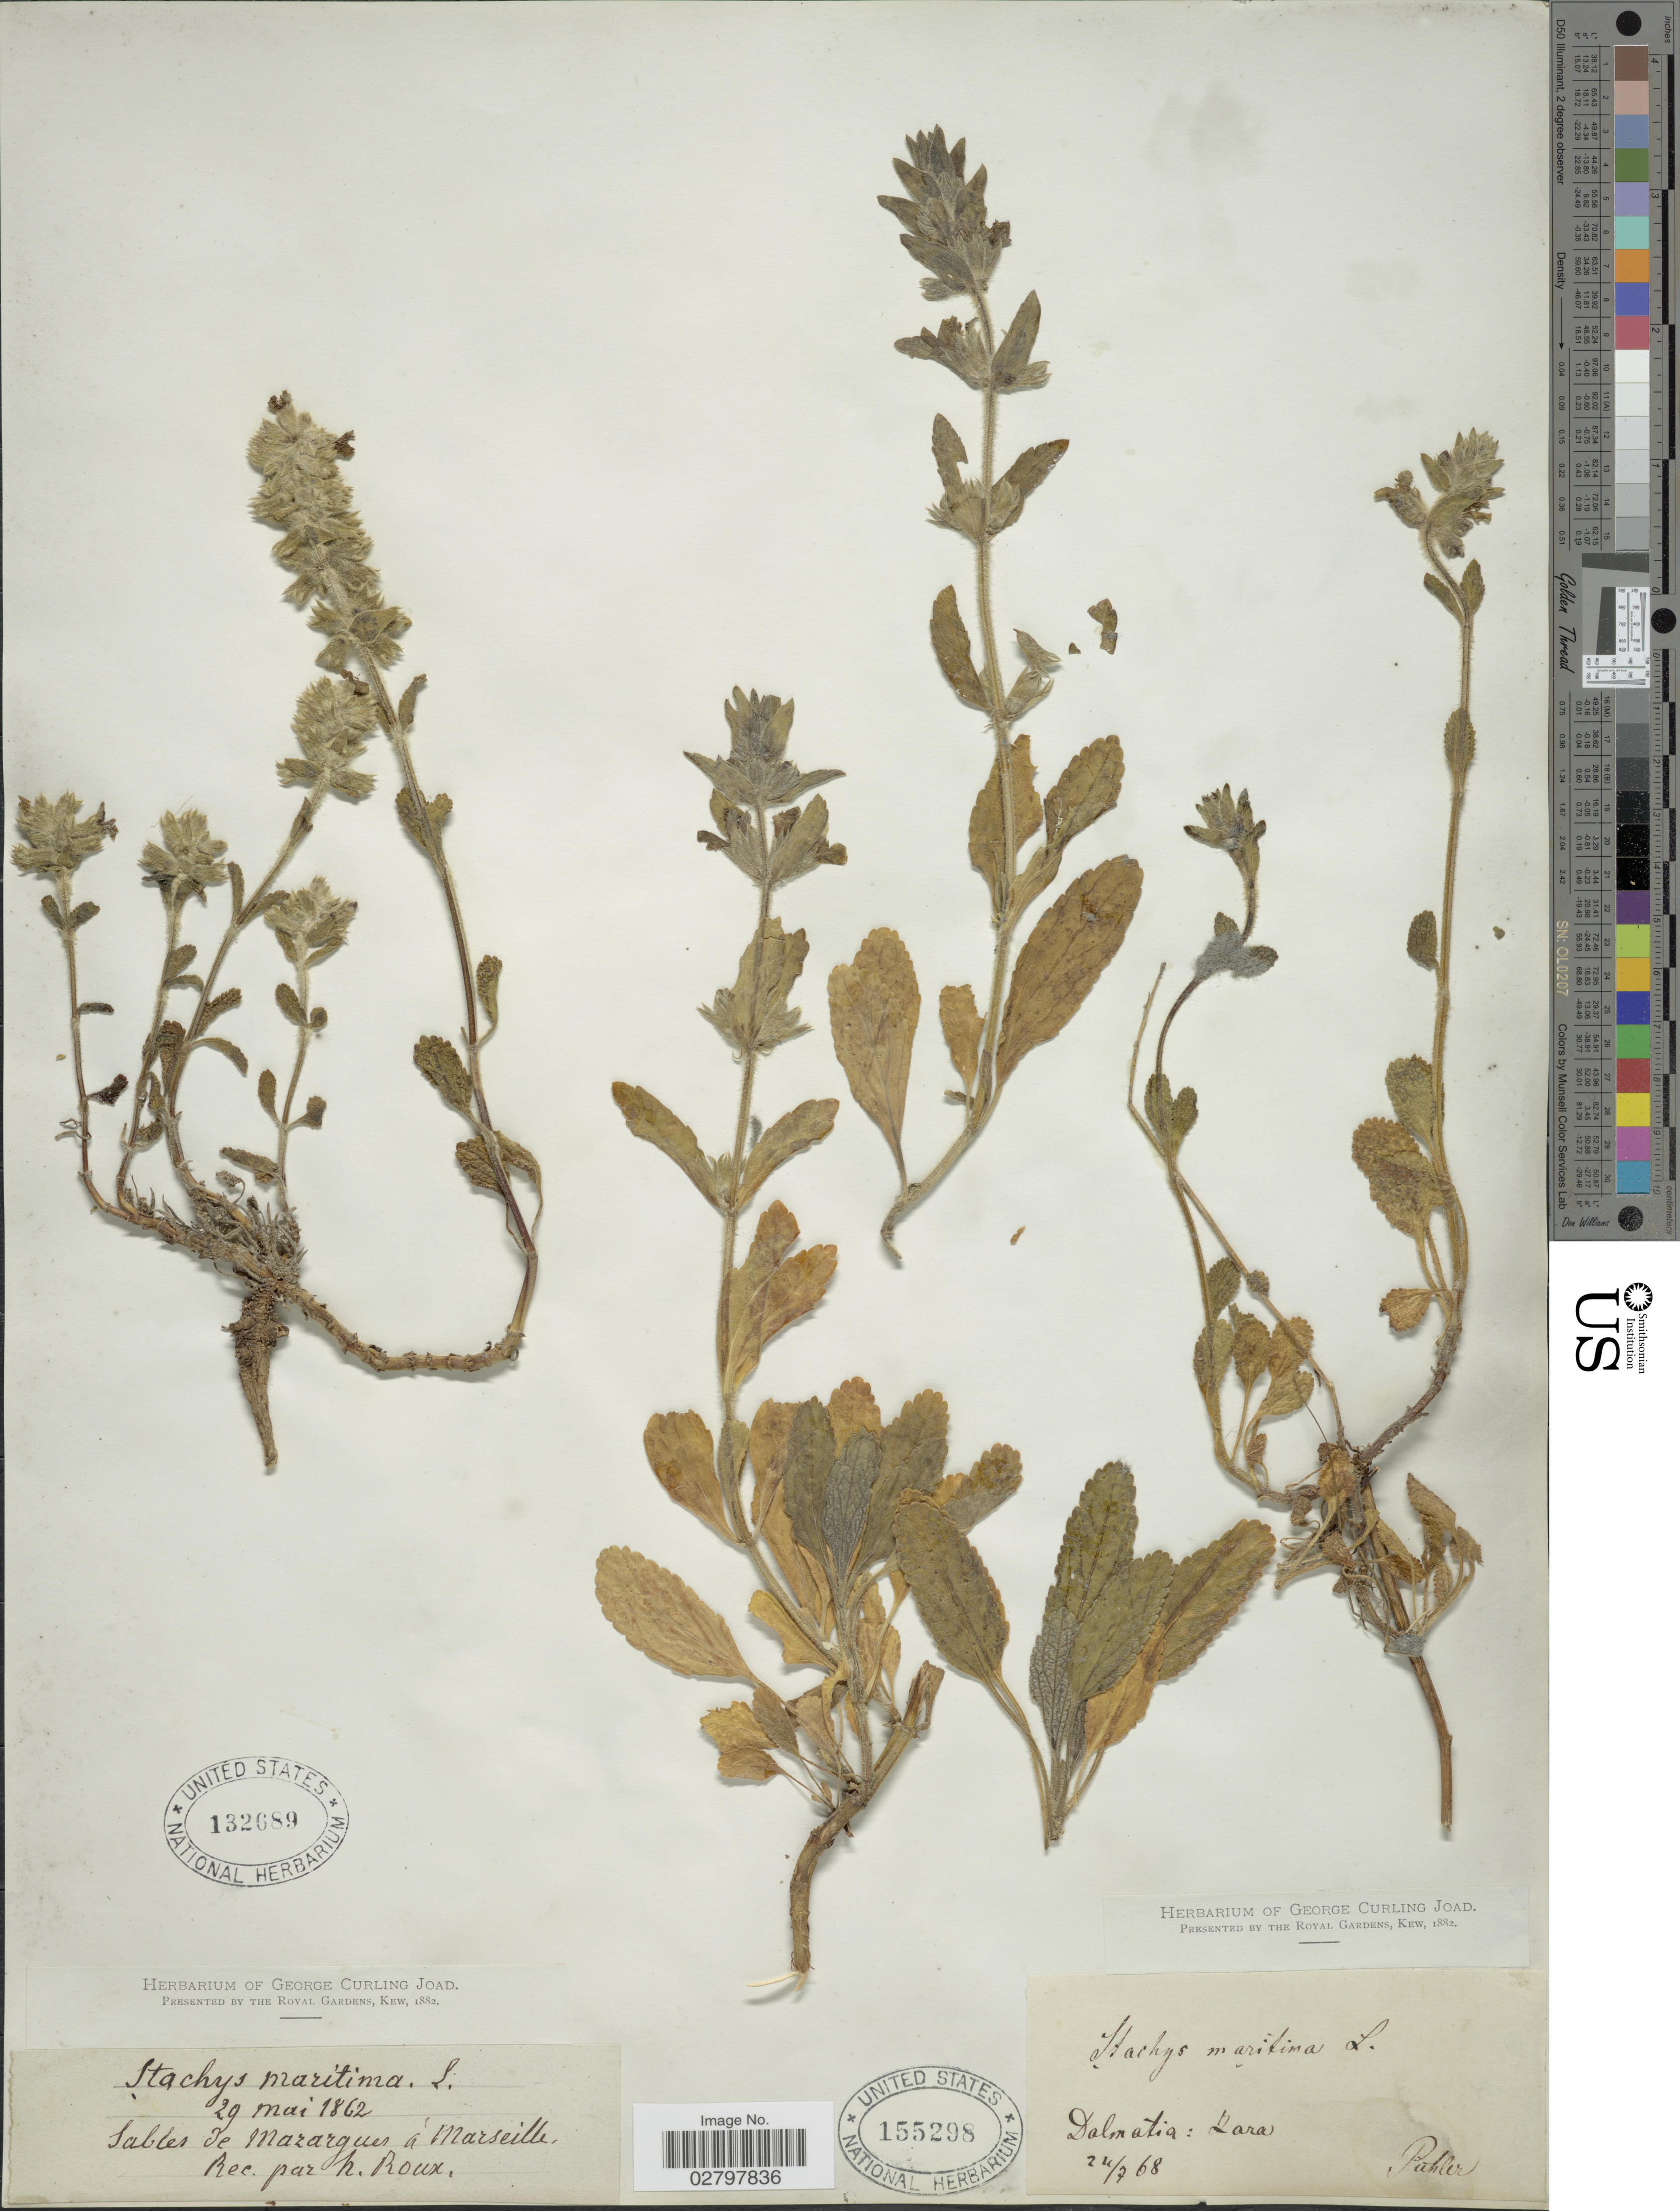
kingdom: Plantae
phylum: Tracheophyta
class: Magnoliopsida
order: Lamiales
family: Lamiaceae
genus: Stachys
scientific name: Stachys maritima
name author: Gouan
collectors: H. Roux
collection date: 1862-05-29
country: France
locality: Sables de Mazargues á Marseille.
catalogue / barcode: US 132689